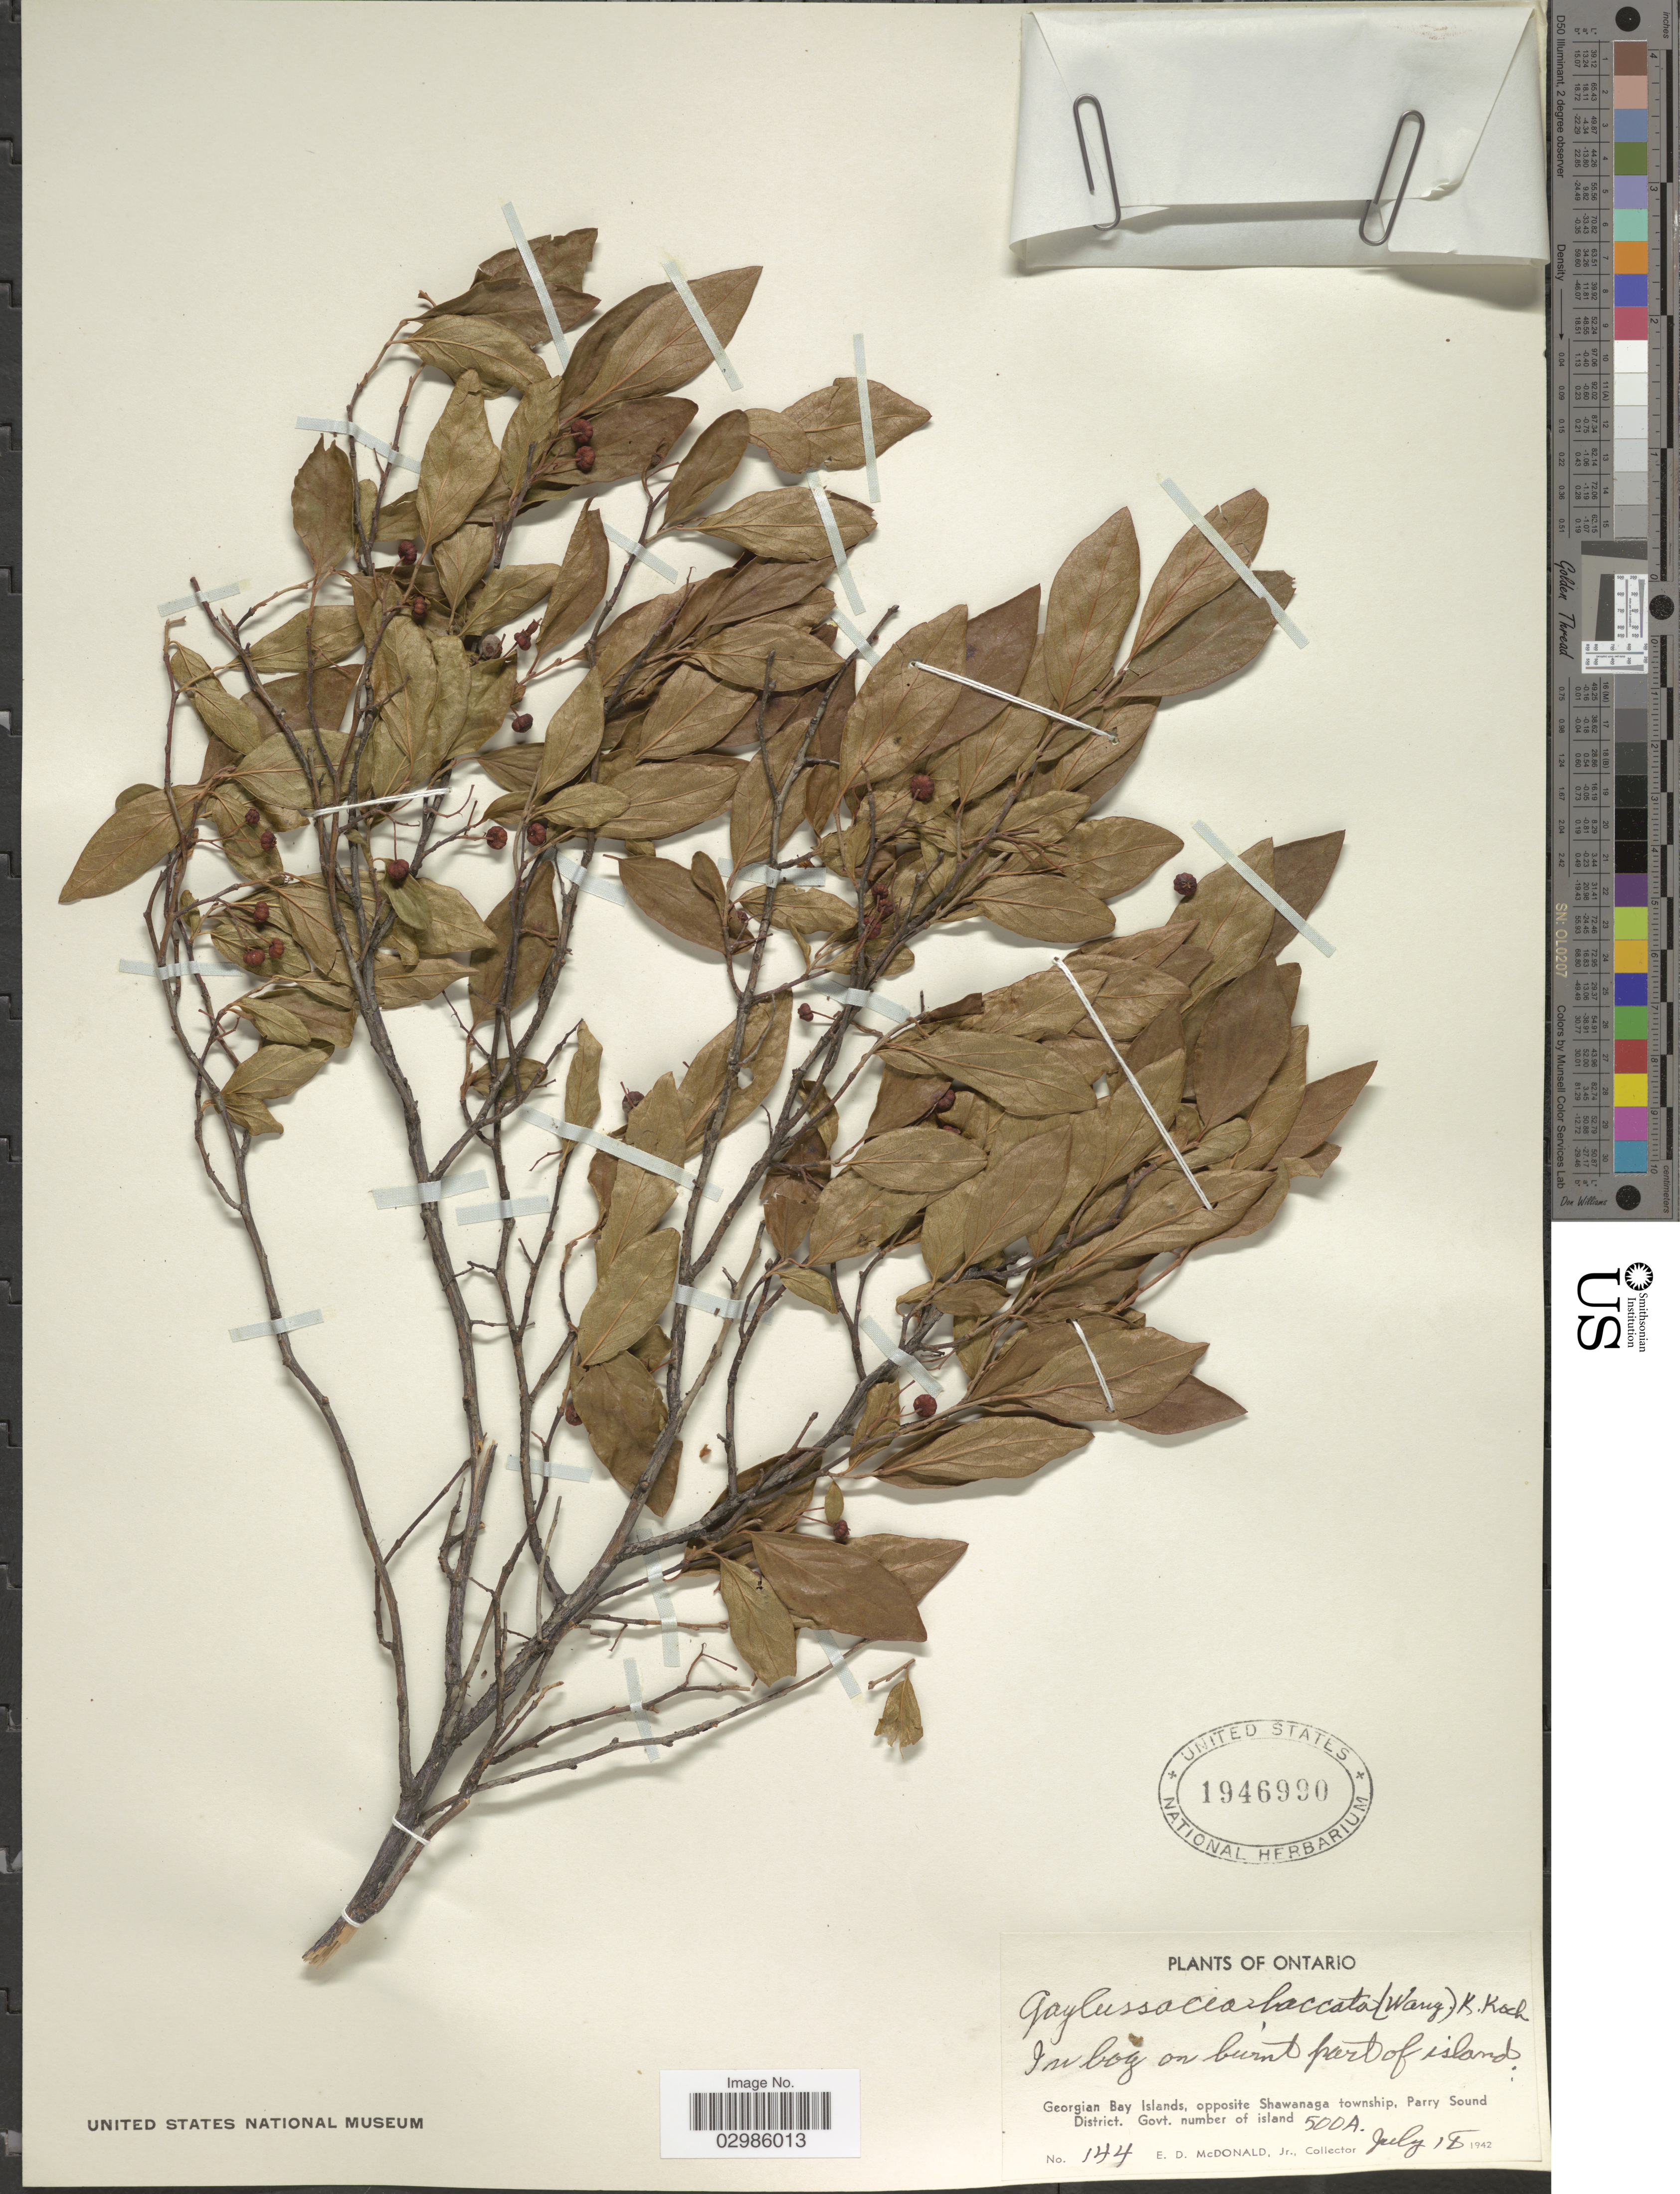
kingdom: Plantae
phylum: Tracheophyta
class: Magnoliopsida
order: Ericales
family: Ericaceae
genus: Gaylussacia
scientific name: Gaylussacia baccata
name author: (Wangenh.) K. Koch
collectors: E. D. McDonald Jr.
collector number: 144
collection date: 1942-07-18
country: Canada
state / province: Ontario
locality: In bog on burnt part of island. Georgian Bay Islands, opposite Shawanaga township, Parry Sound District. Govt. number of island 500A.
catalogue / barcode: US 1946990